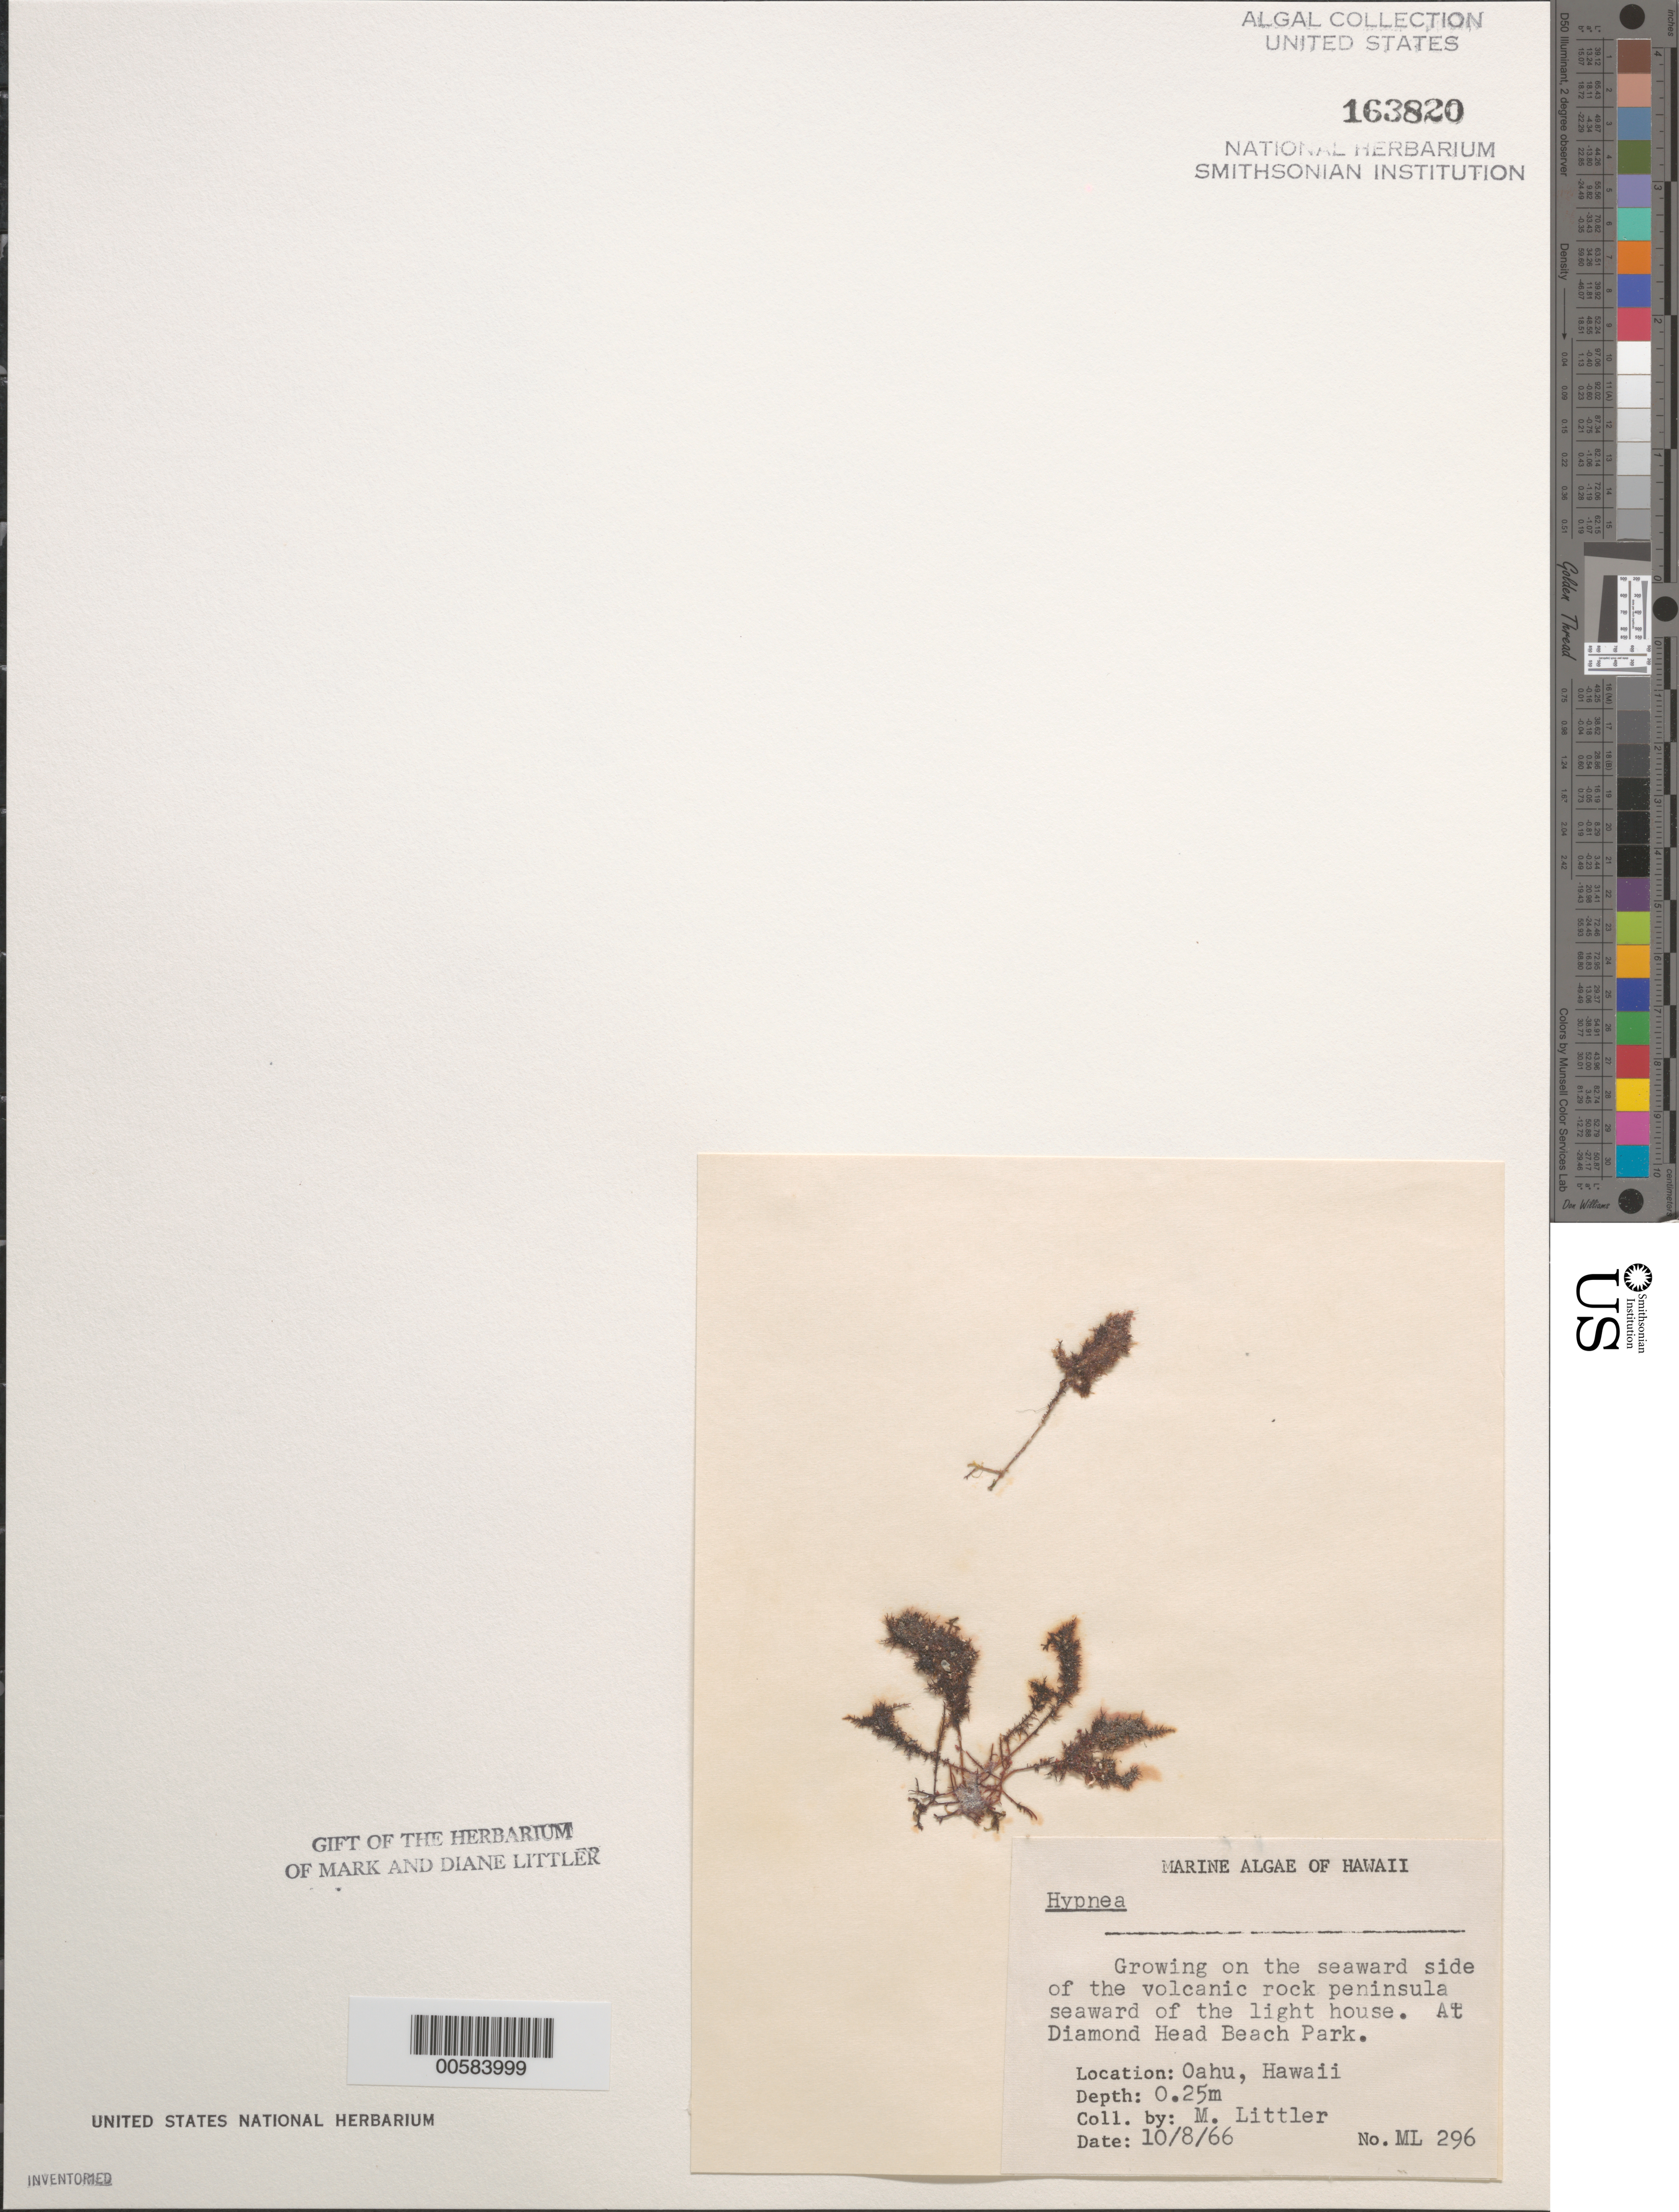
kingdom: Plantae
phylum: Rhodophyta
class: Florideophyceae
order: Gigartinales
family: Cystocloniaceae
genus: Hypnea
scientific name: Hypnea sp.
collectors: M. M. Littler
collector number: ML 296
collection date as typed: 08 Oct 1966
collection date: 1966-10-08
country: United States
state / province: Hawaii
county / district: Honolulu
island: Oahu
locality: Diamond Head Beach Park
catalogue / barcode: US 163820